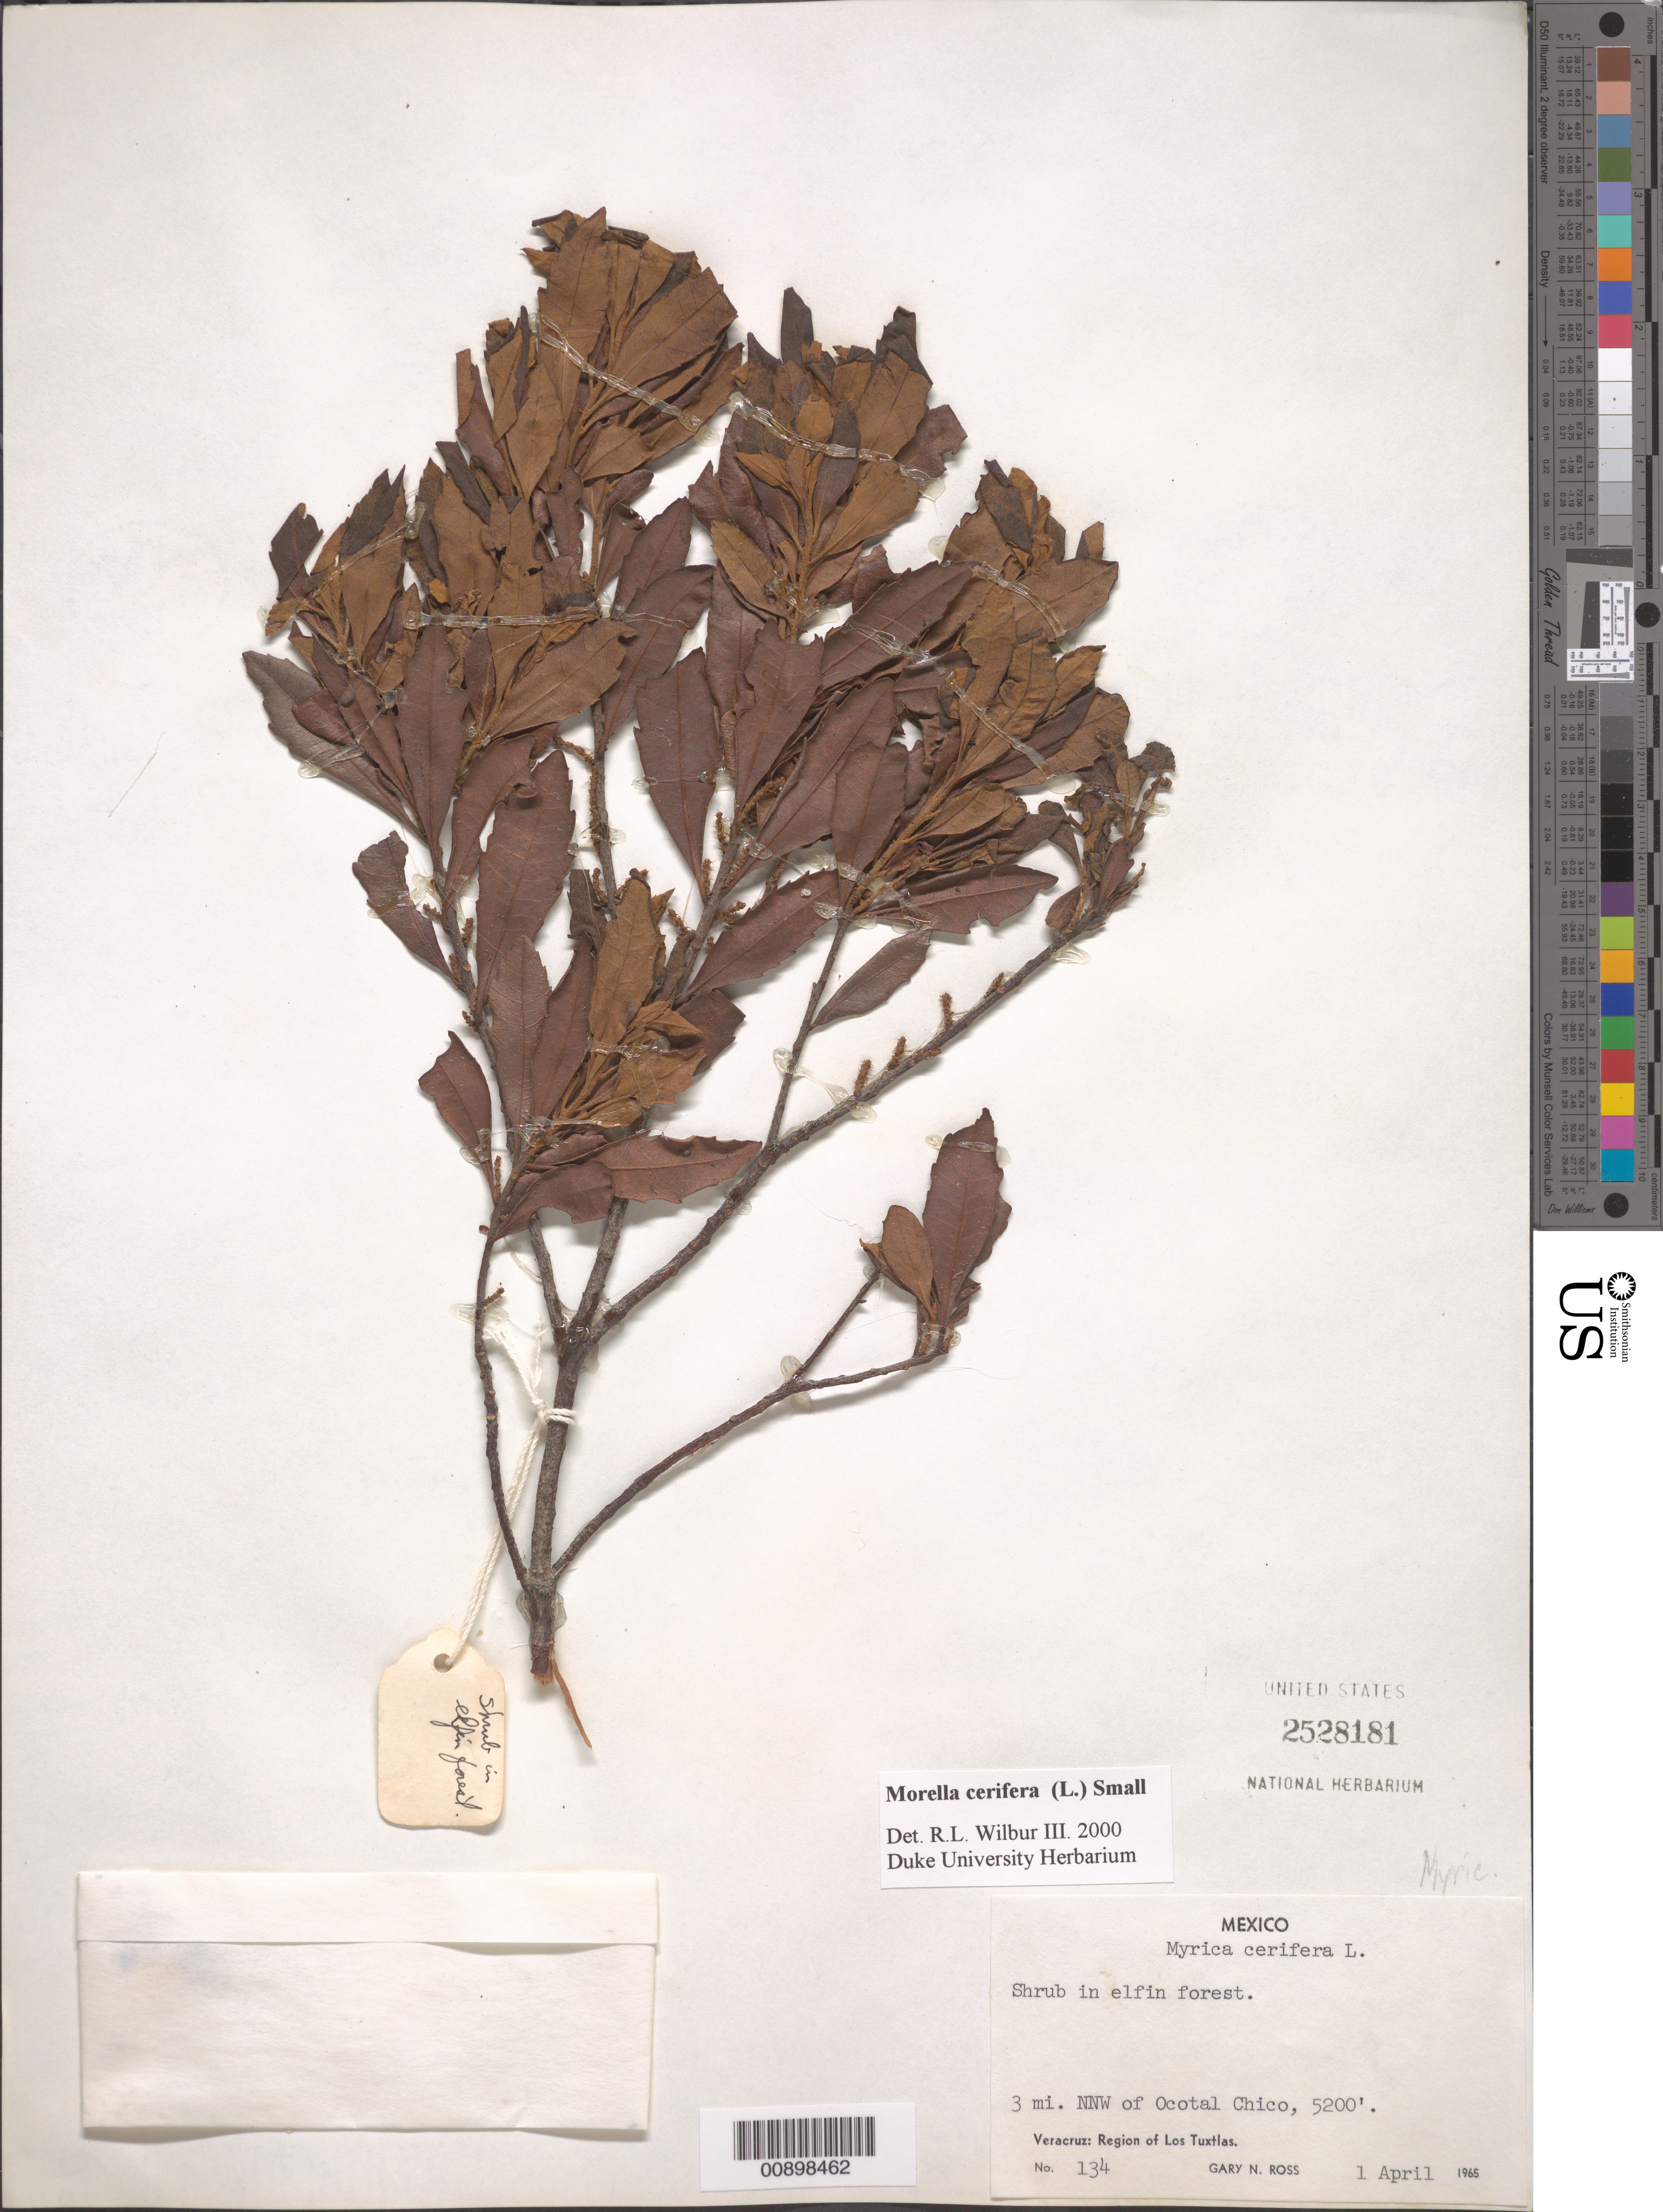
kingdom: Plantae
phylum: Tracheophyta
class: Magnoliopsida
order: Fagales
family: Myricaceae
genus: Morella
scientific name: Morella cerifera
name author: (L.) Small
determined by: Wilbur, R. L.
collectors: G. N. Ross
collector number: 134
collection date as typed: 01 Apr 1965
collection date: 1965-04-01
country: Mexico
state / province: Veracruz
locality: Veracruz: Region of los Tuxtlas. 3 mi. NNW of Ocotal Chico.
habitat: Elfin forest.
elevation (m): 1585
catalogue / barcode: US 2528181